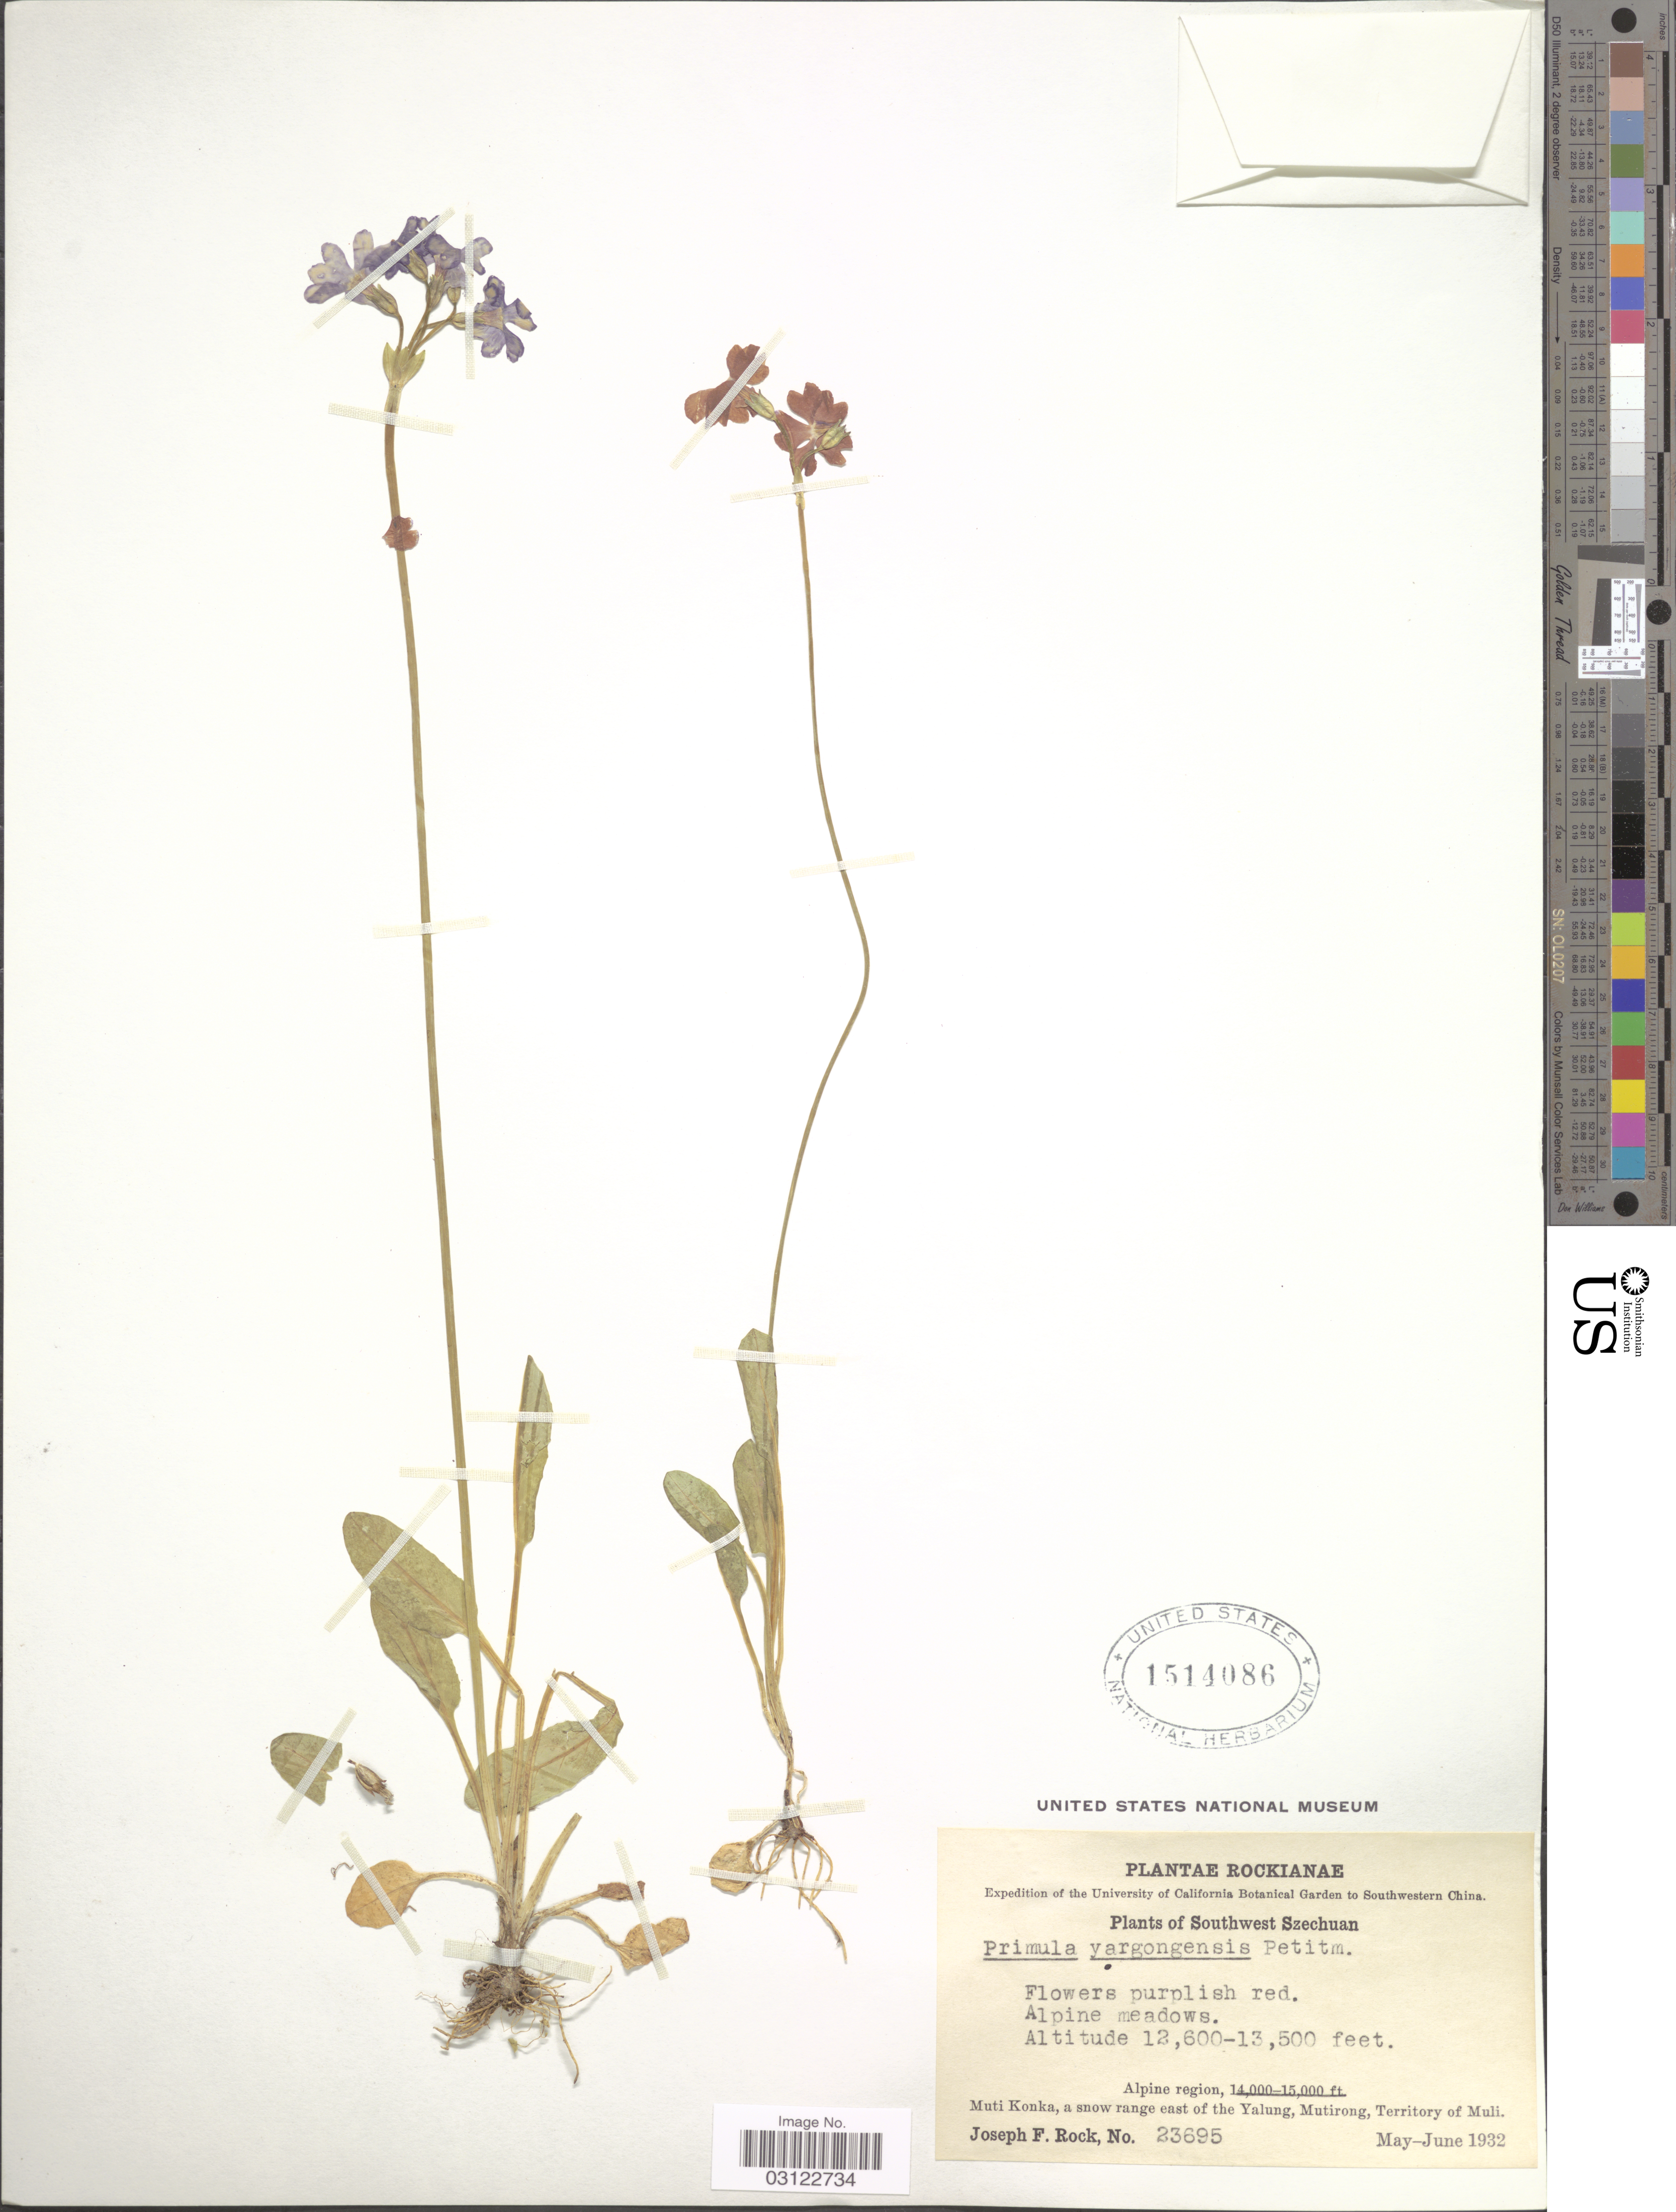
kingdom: Plantae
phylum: Tracheophyta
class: Magnoliopsida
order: Ericales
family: Primulaceae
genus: Primula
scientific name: Primula yargongensis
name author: Petitm.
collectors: J. F. Rock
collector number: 23695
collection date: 1932-05/1932-06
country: China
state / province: Sichuan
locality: Southwestern China. Southwest Szechuan. Alpine meadows. Alpine region, Muti Konka, a snow range east of the Yalung, Mutirong, Territory of Muli.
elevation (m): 3840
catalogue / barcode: US 1514086